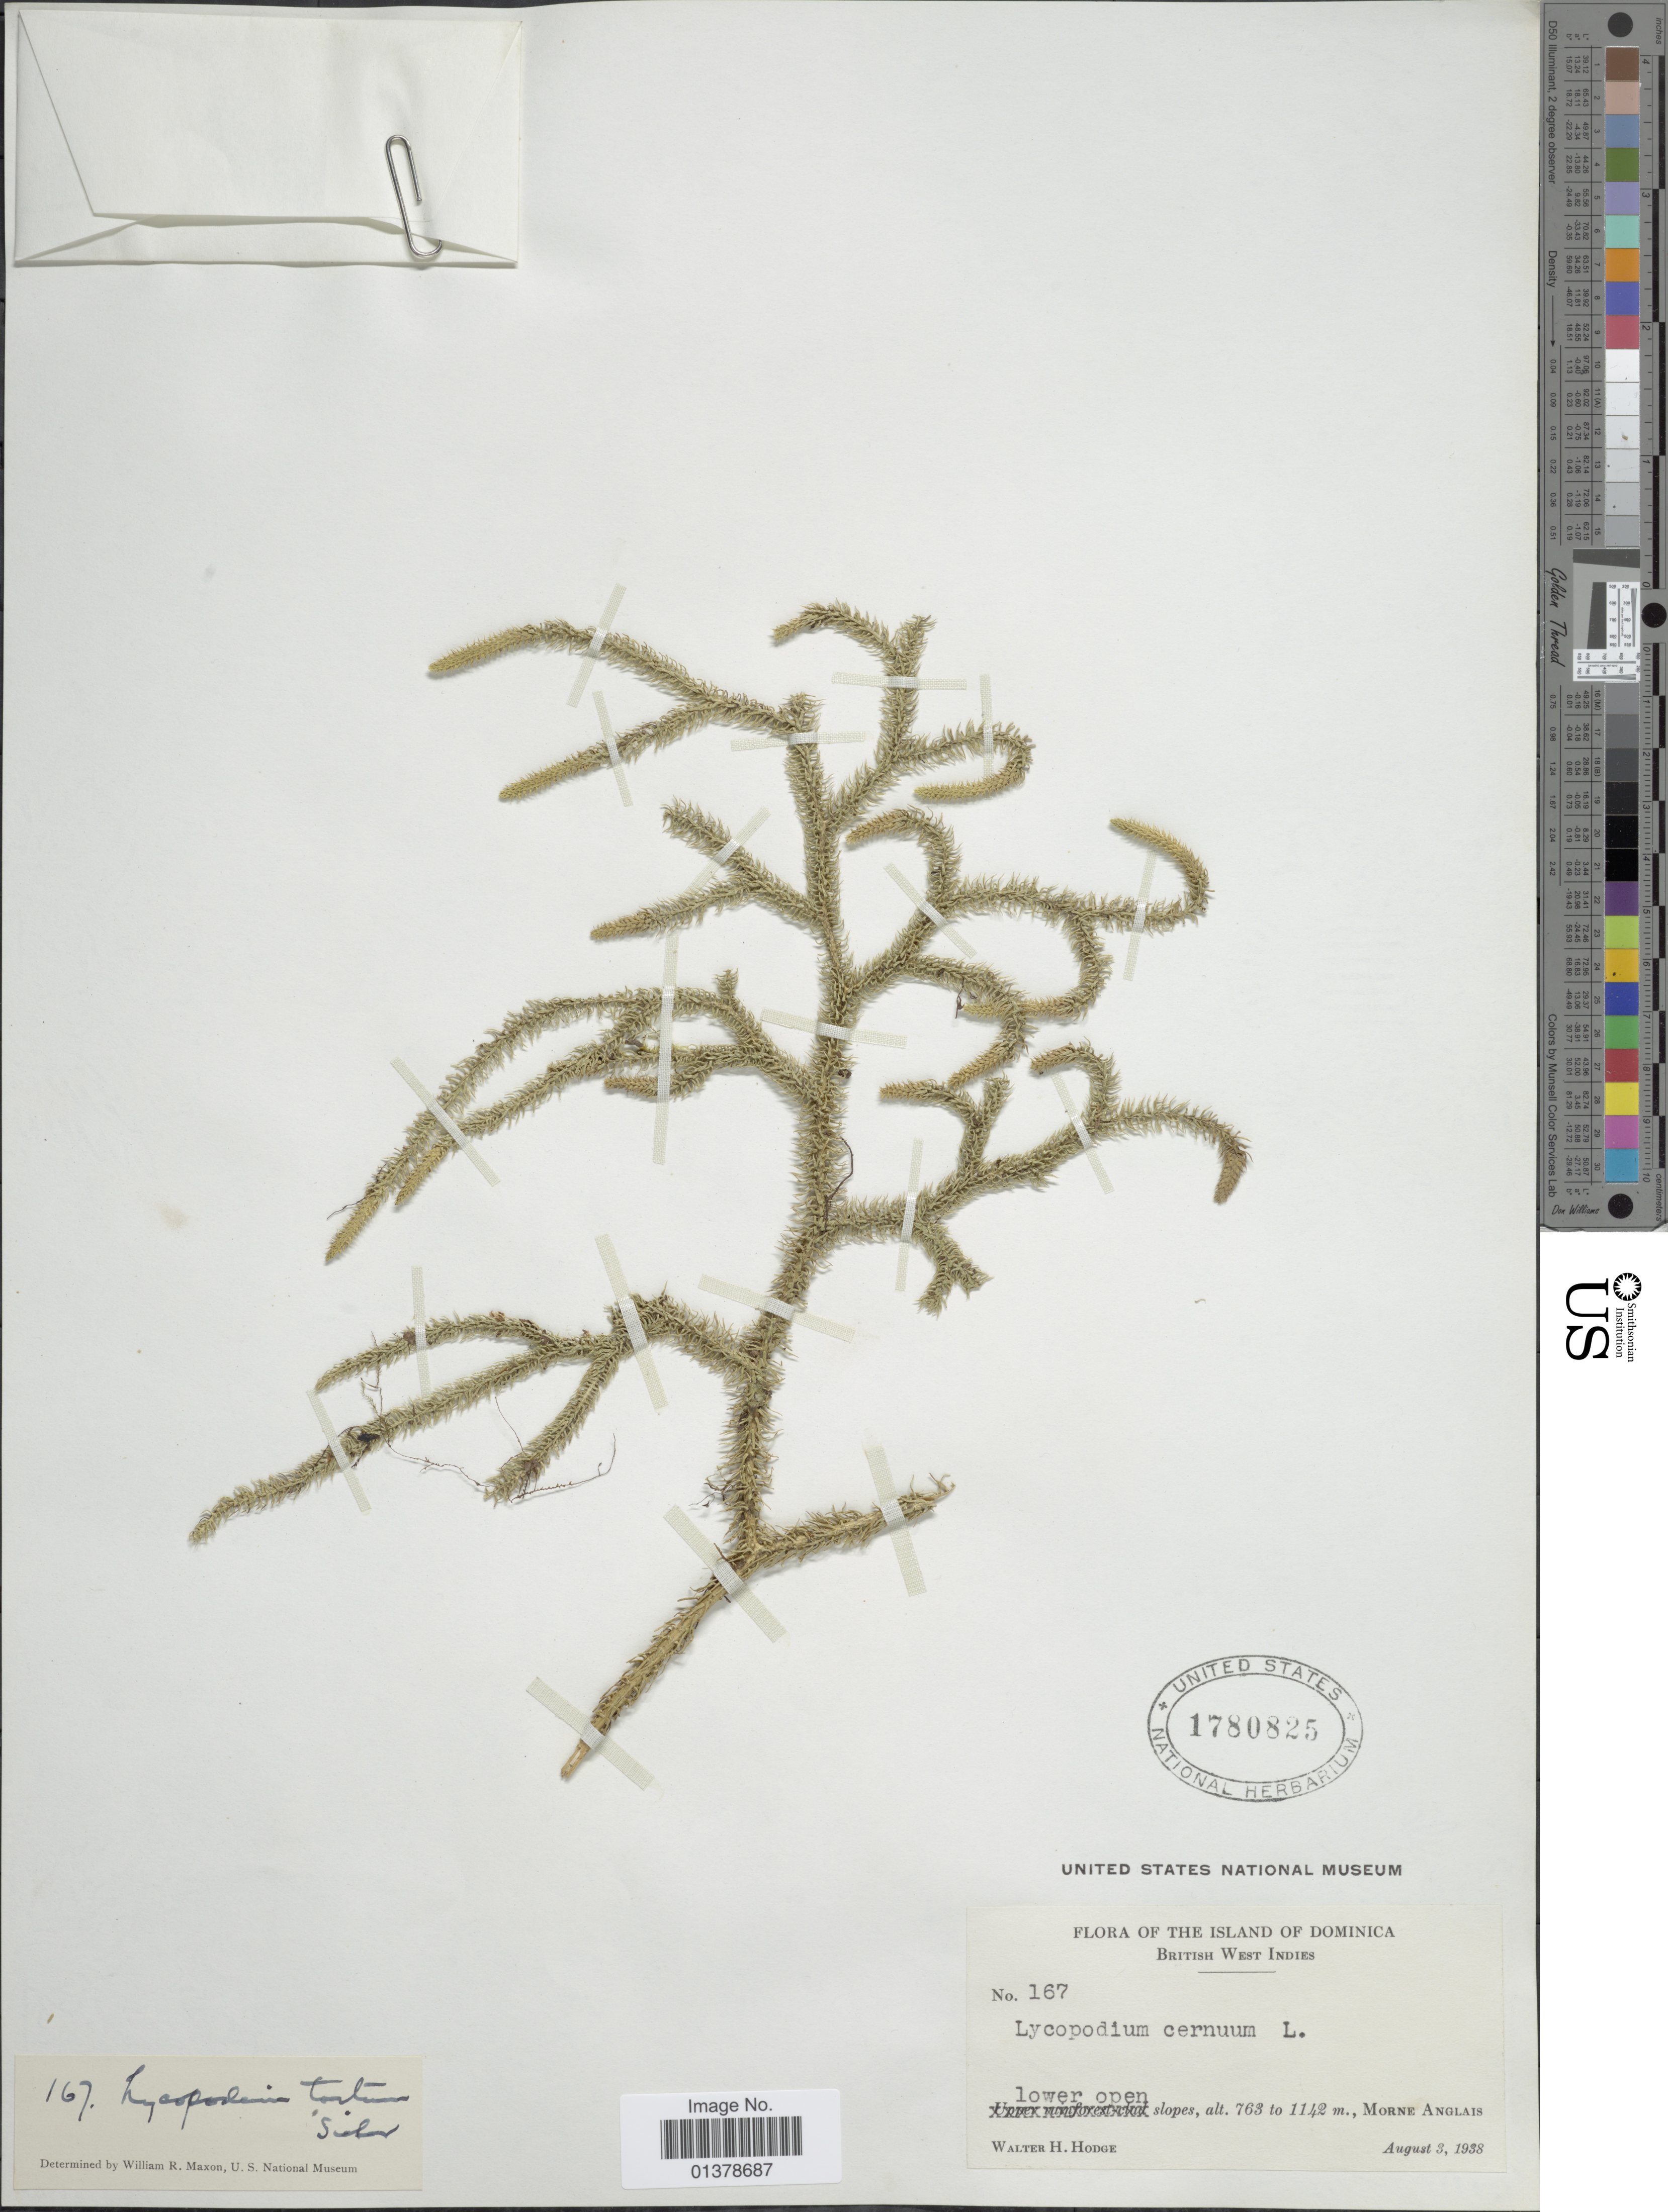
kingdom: Plantae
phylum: Tracheophyta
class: Lycopodiopsida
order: Lycopodiales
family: Lycopodiaceae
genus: Palhinhaea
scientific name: Palhinhaea torta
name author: (Sieber ex Underw. & F.E. Lloyd) Christenh.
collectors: W. Hodge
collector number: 167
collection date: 1938-08-03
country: Dominica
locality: Lower open slopes, Morne Anglais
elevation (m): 763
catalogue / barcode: US 1780825